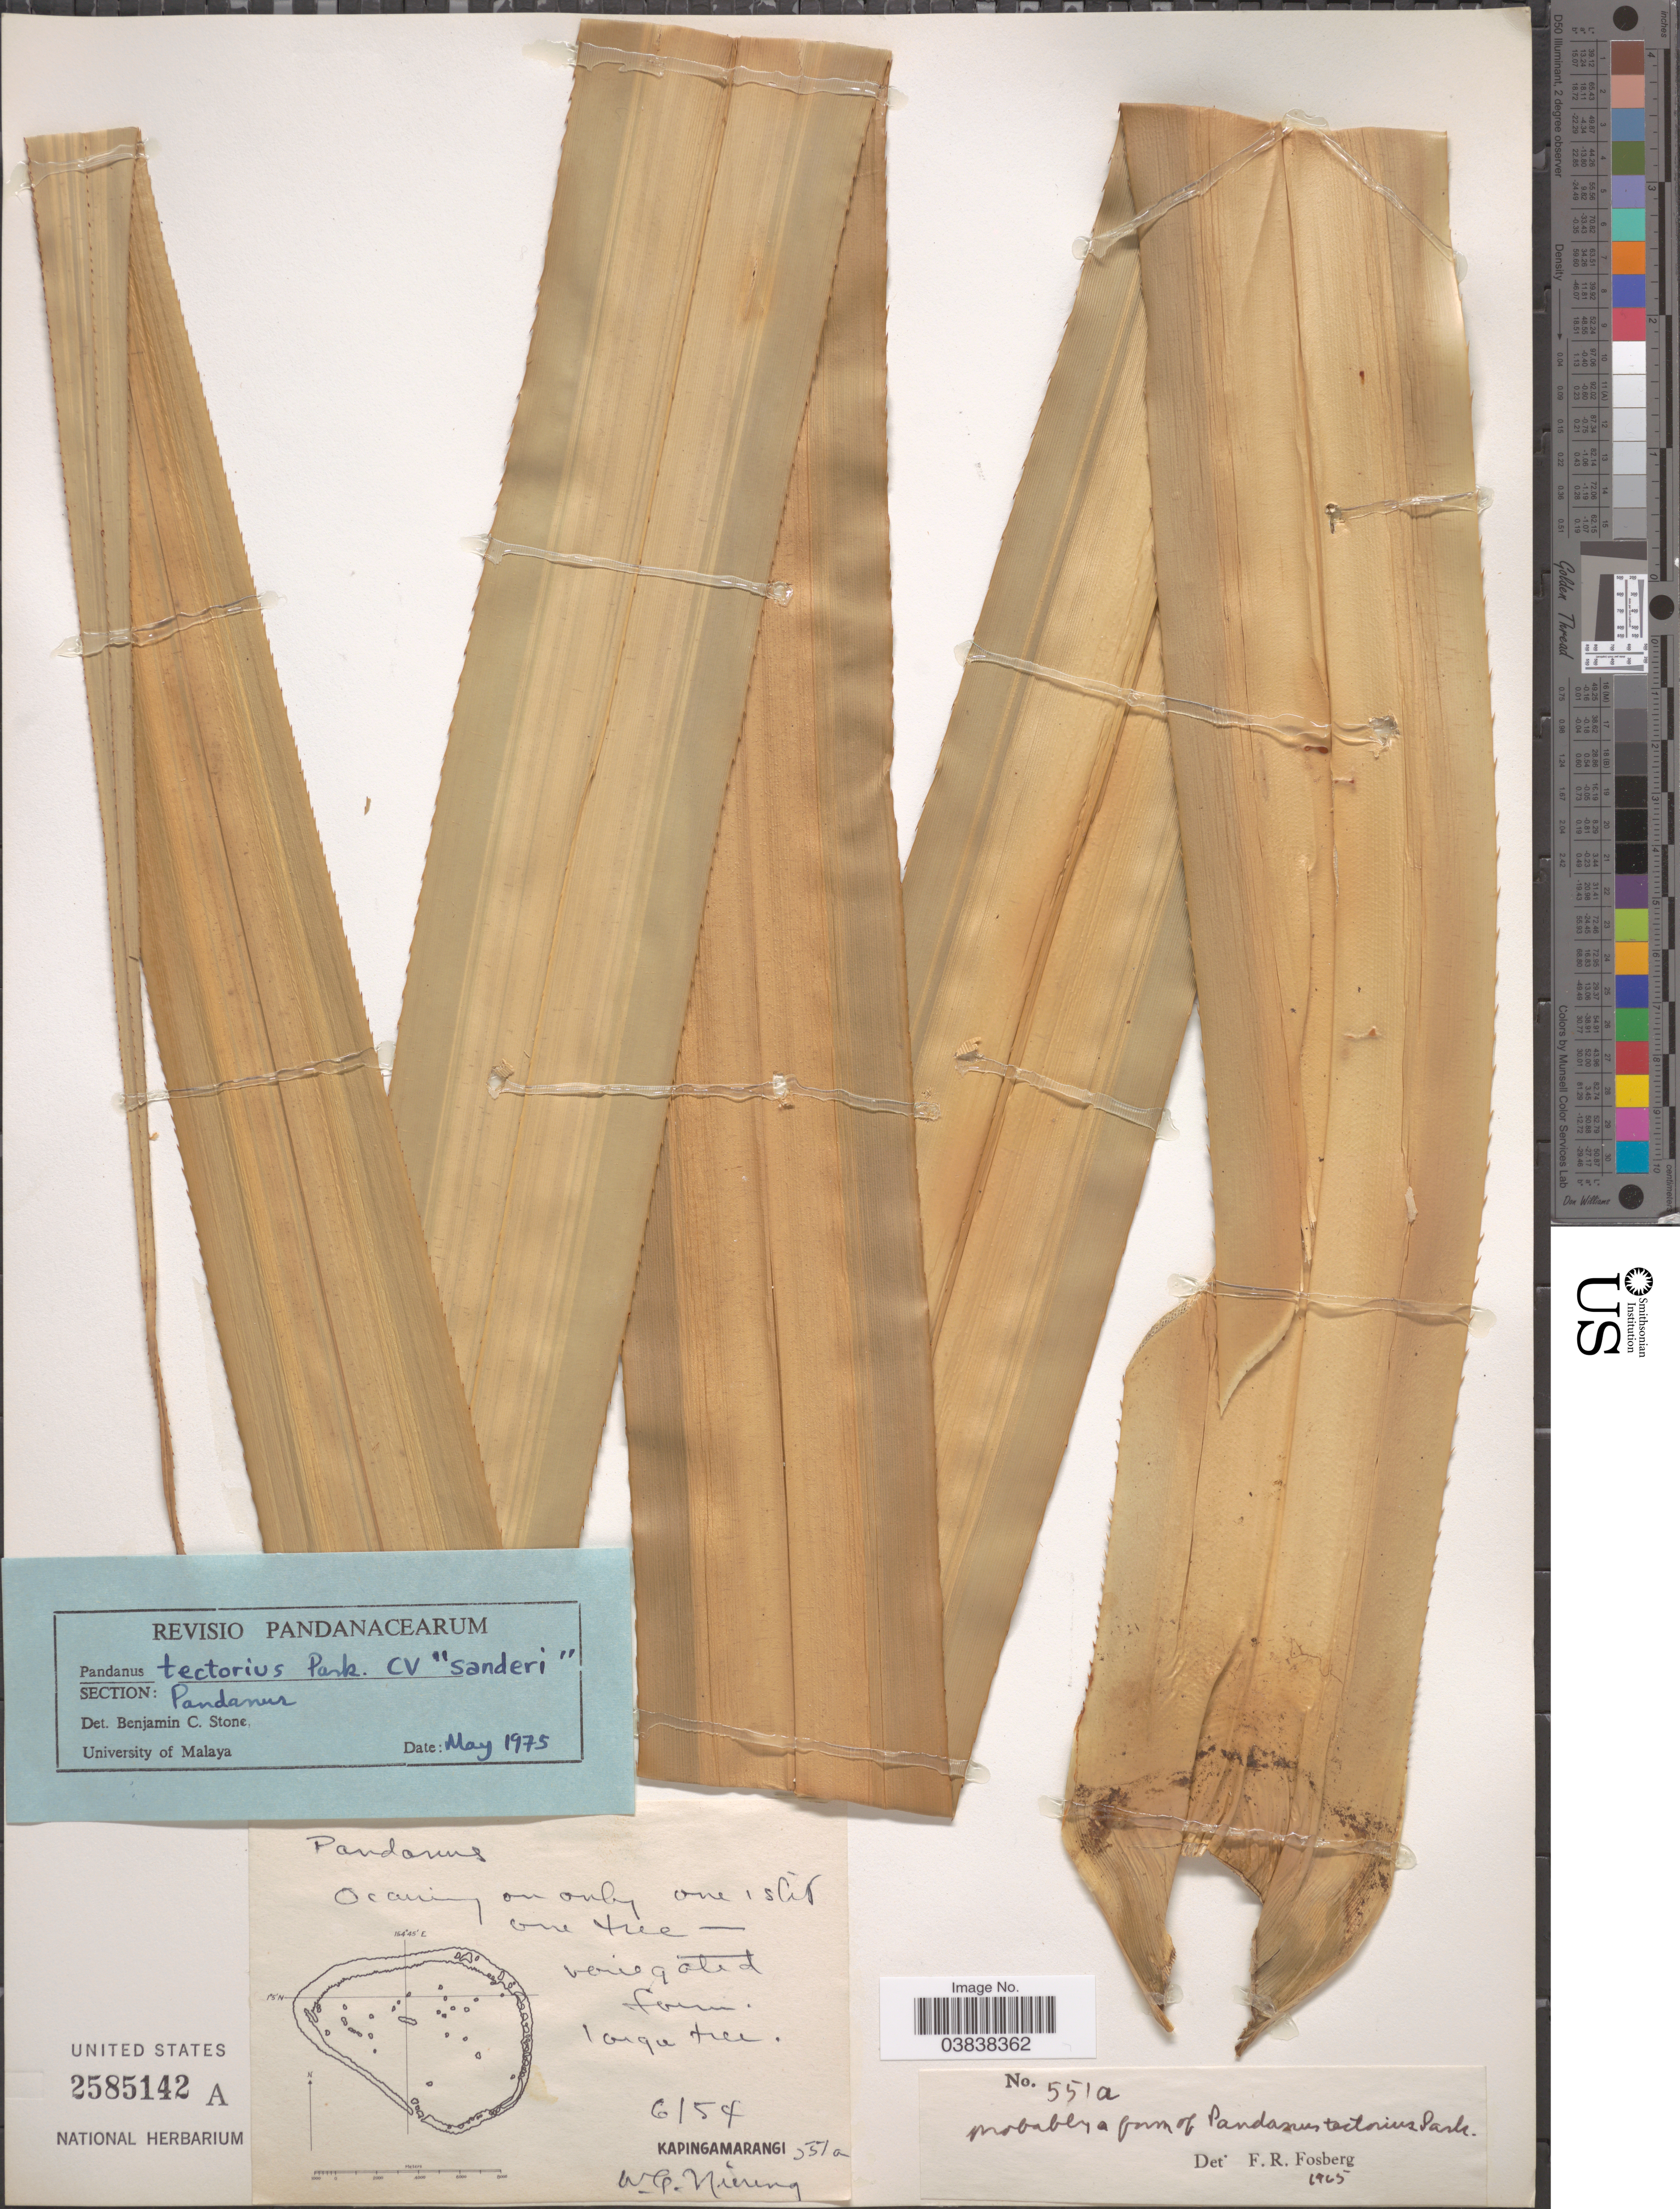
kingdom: Plantae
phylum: Tracheophyta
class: Liliopsida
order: Pandanales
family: Pandanaceae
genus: Pandanus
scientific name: Pandanus tectorius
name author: Parkinson ex DuRoi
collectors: W. Niering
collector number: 551a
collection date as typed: Transcribed d/m/y: /6/54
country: Micronesia, Federated States of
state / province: Pohnpei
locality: Kapingamarangi.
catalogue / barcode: US 2585142A